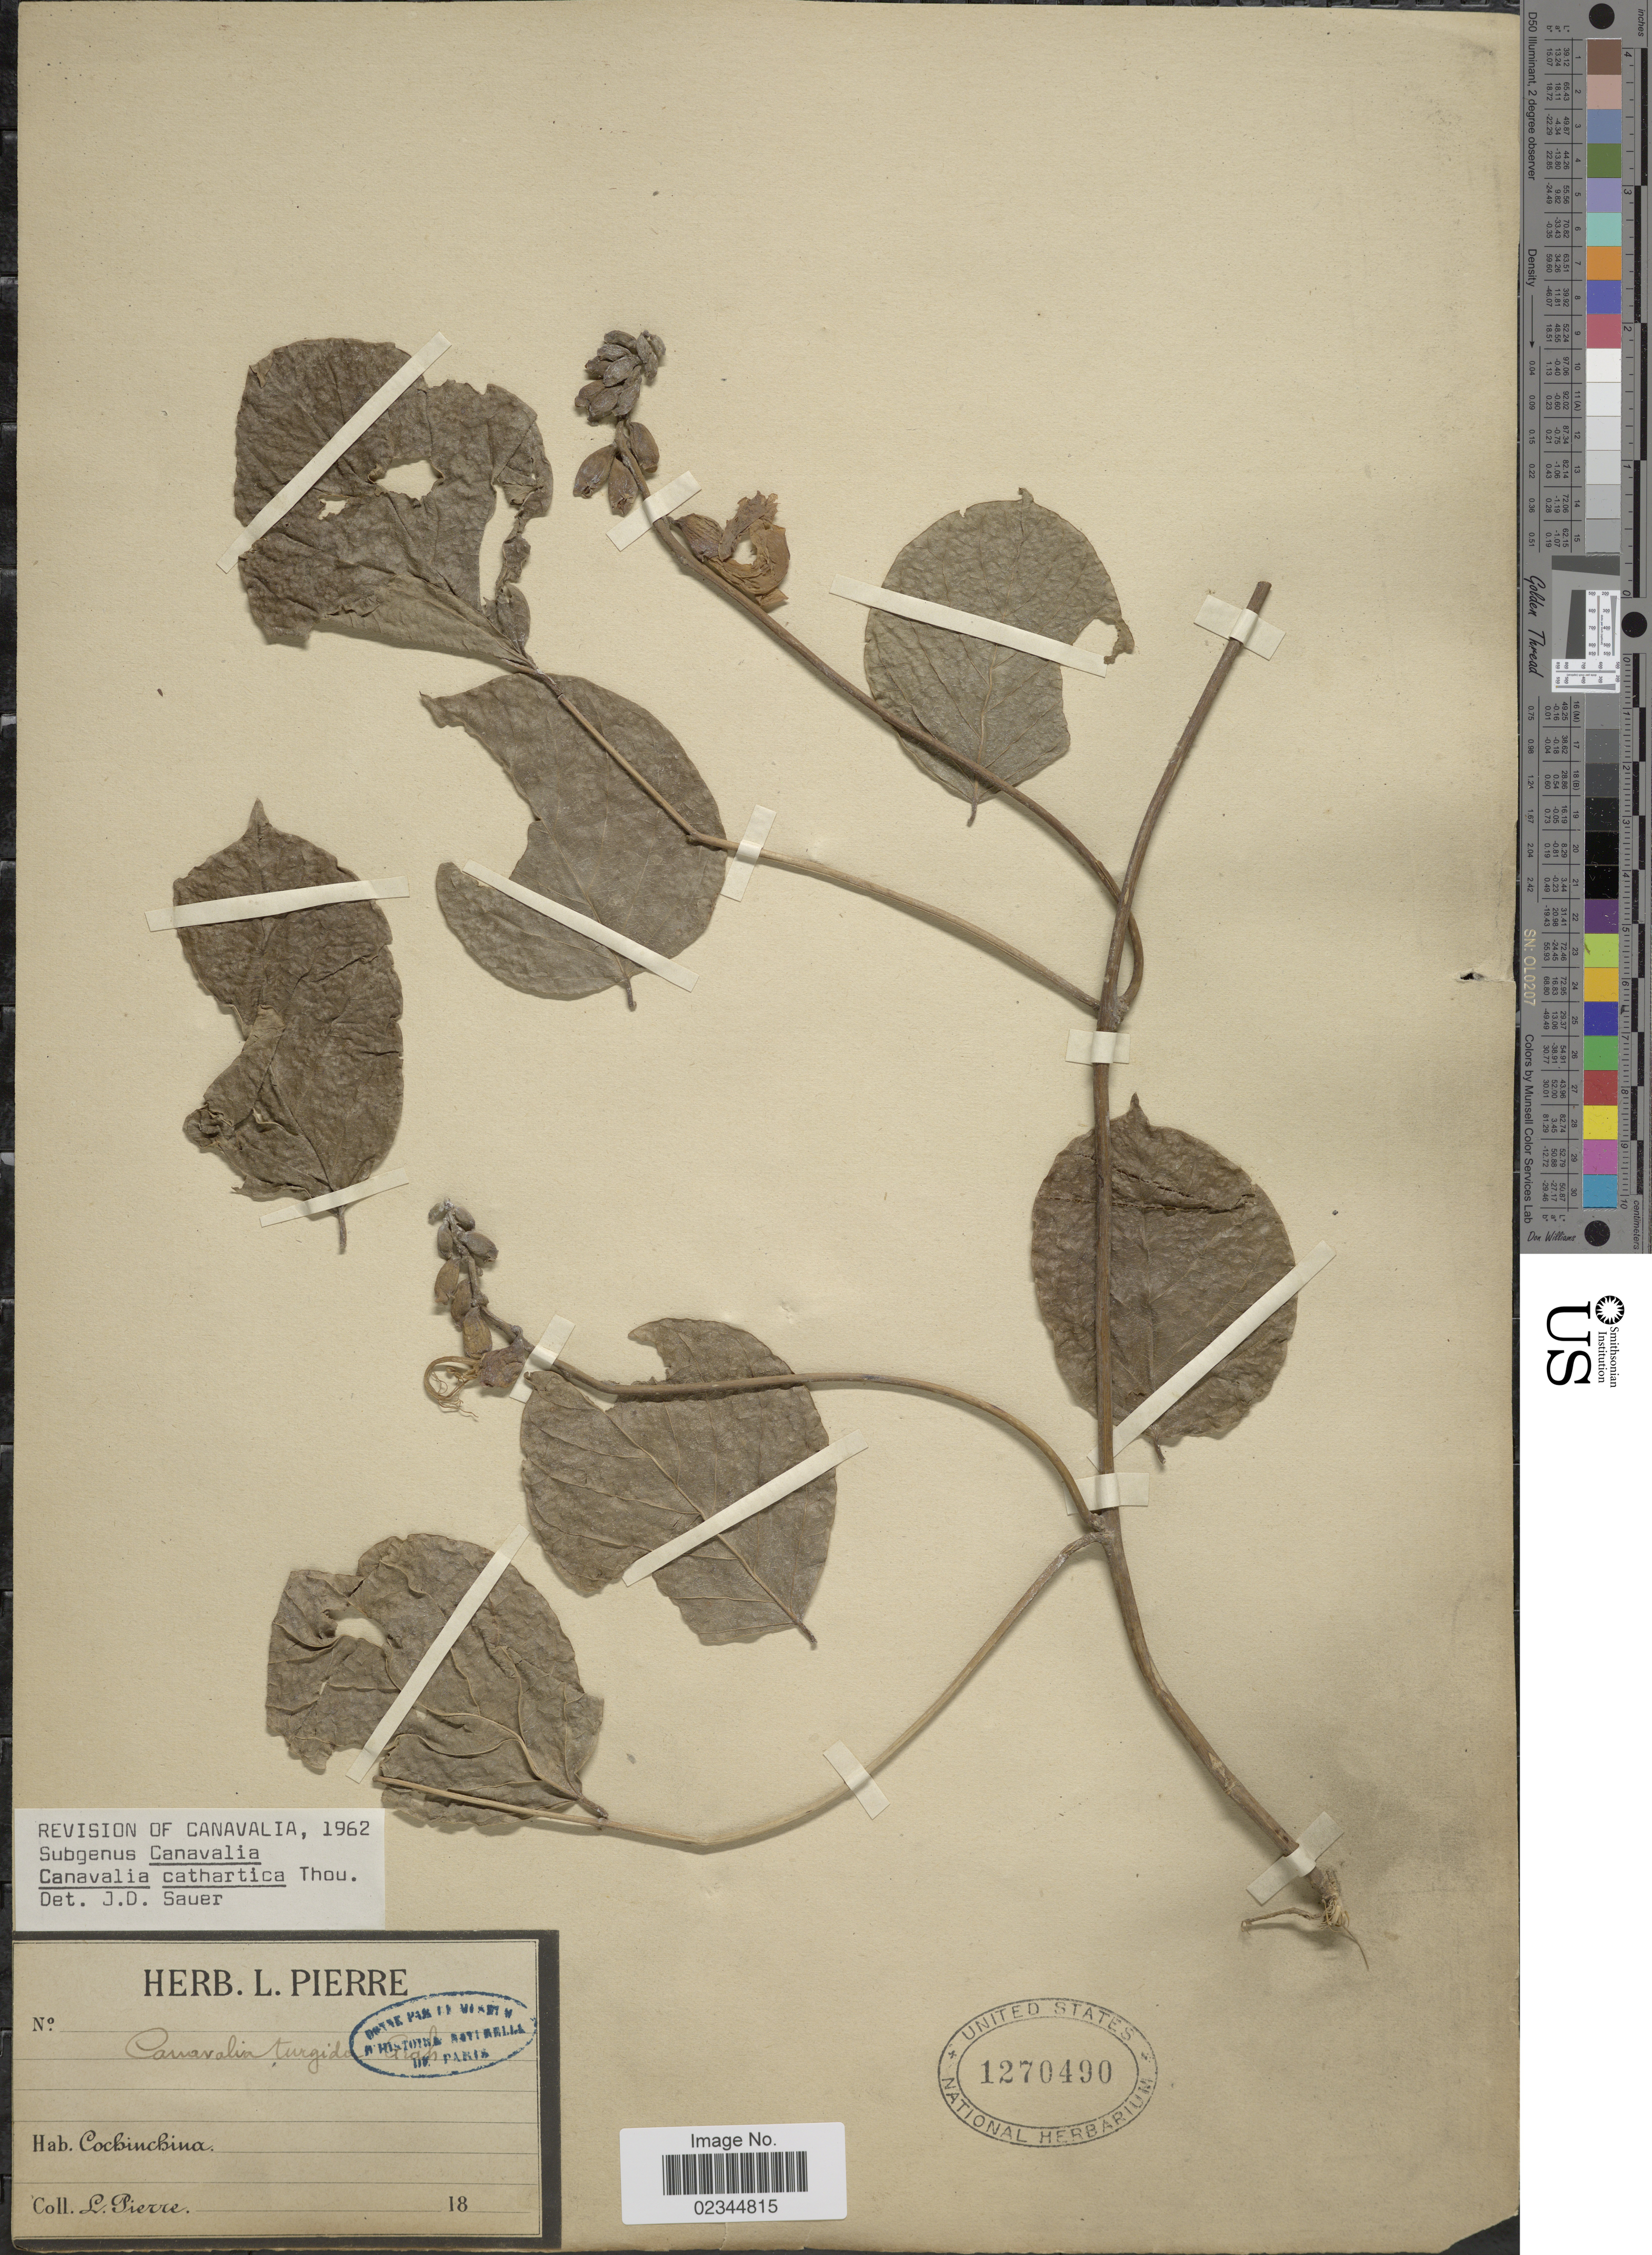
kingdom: Plantae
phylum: Tracheophyta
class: Magnoliopsida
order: Fabales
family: Fabaceae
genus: Canavalia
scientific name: Canavalia cathartica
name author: Thouars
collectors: L. Pierre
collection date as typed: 18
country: Vietnam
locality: Cochinchina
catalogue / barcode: US 1270490